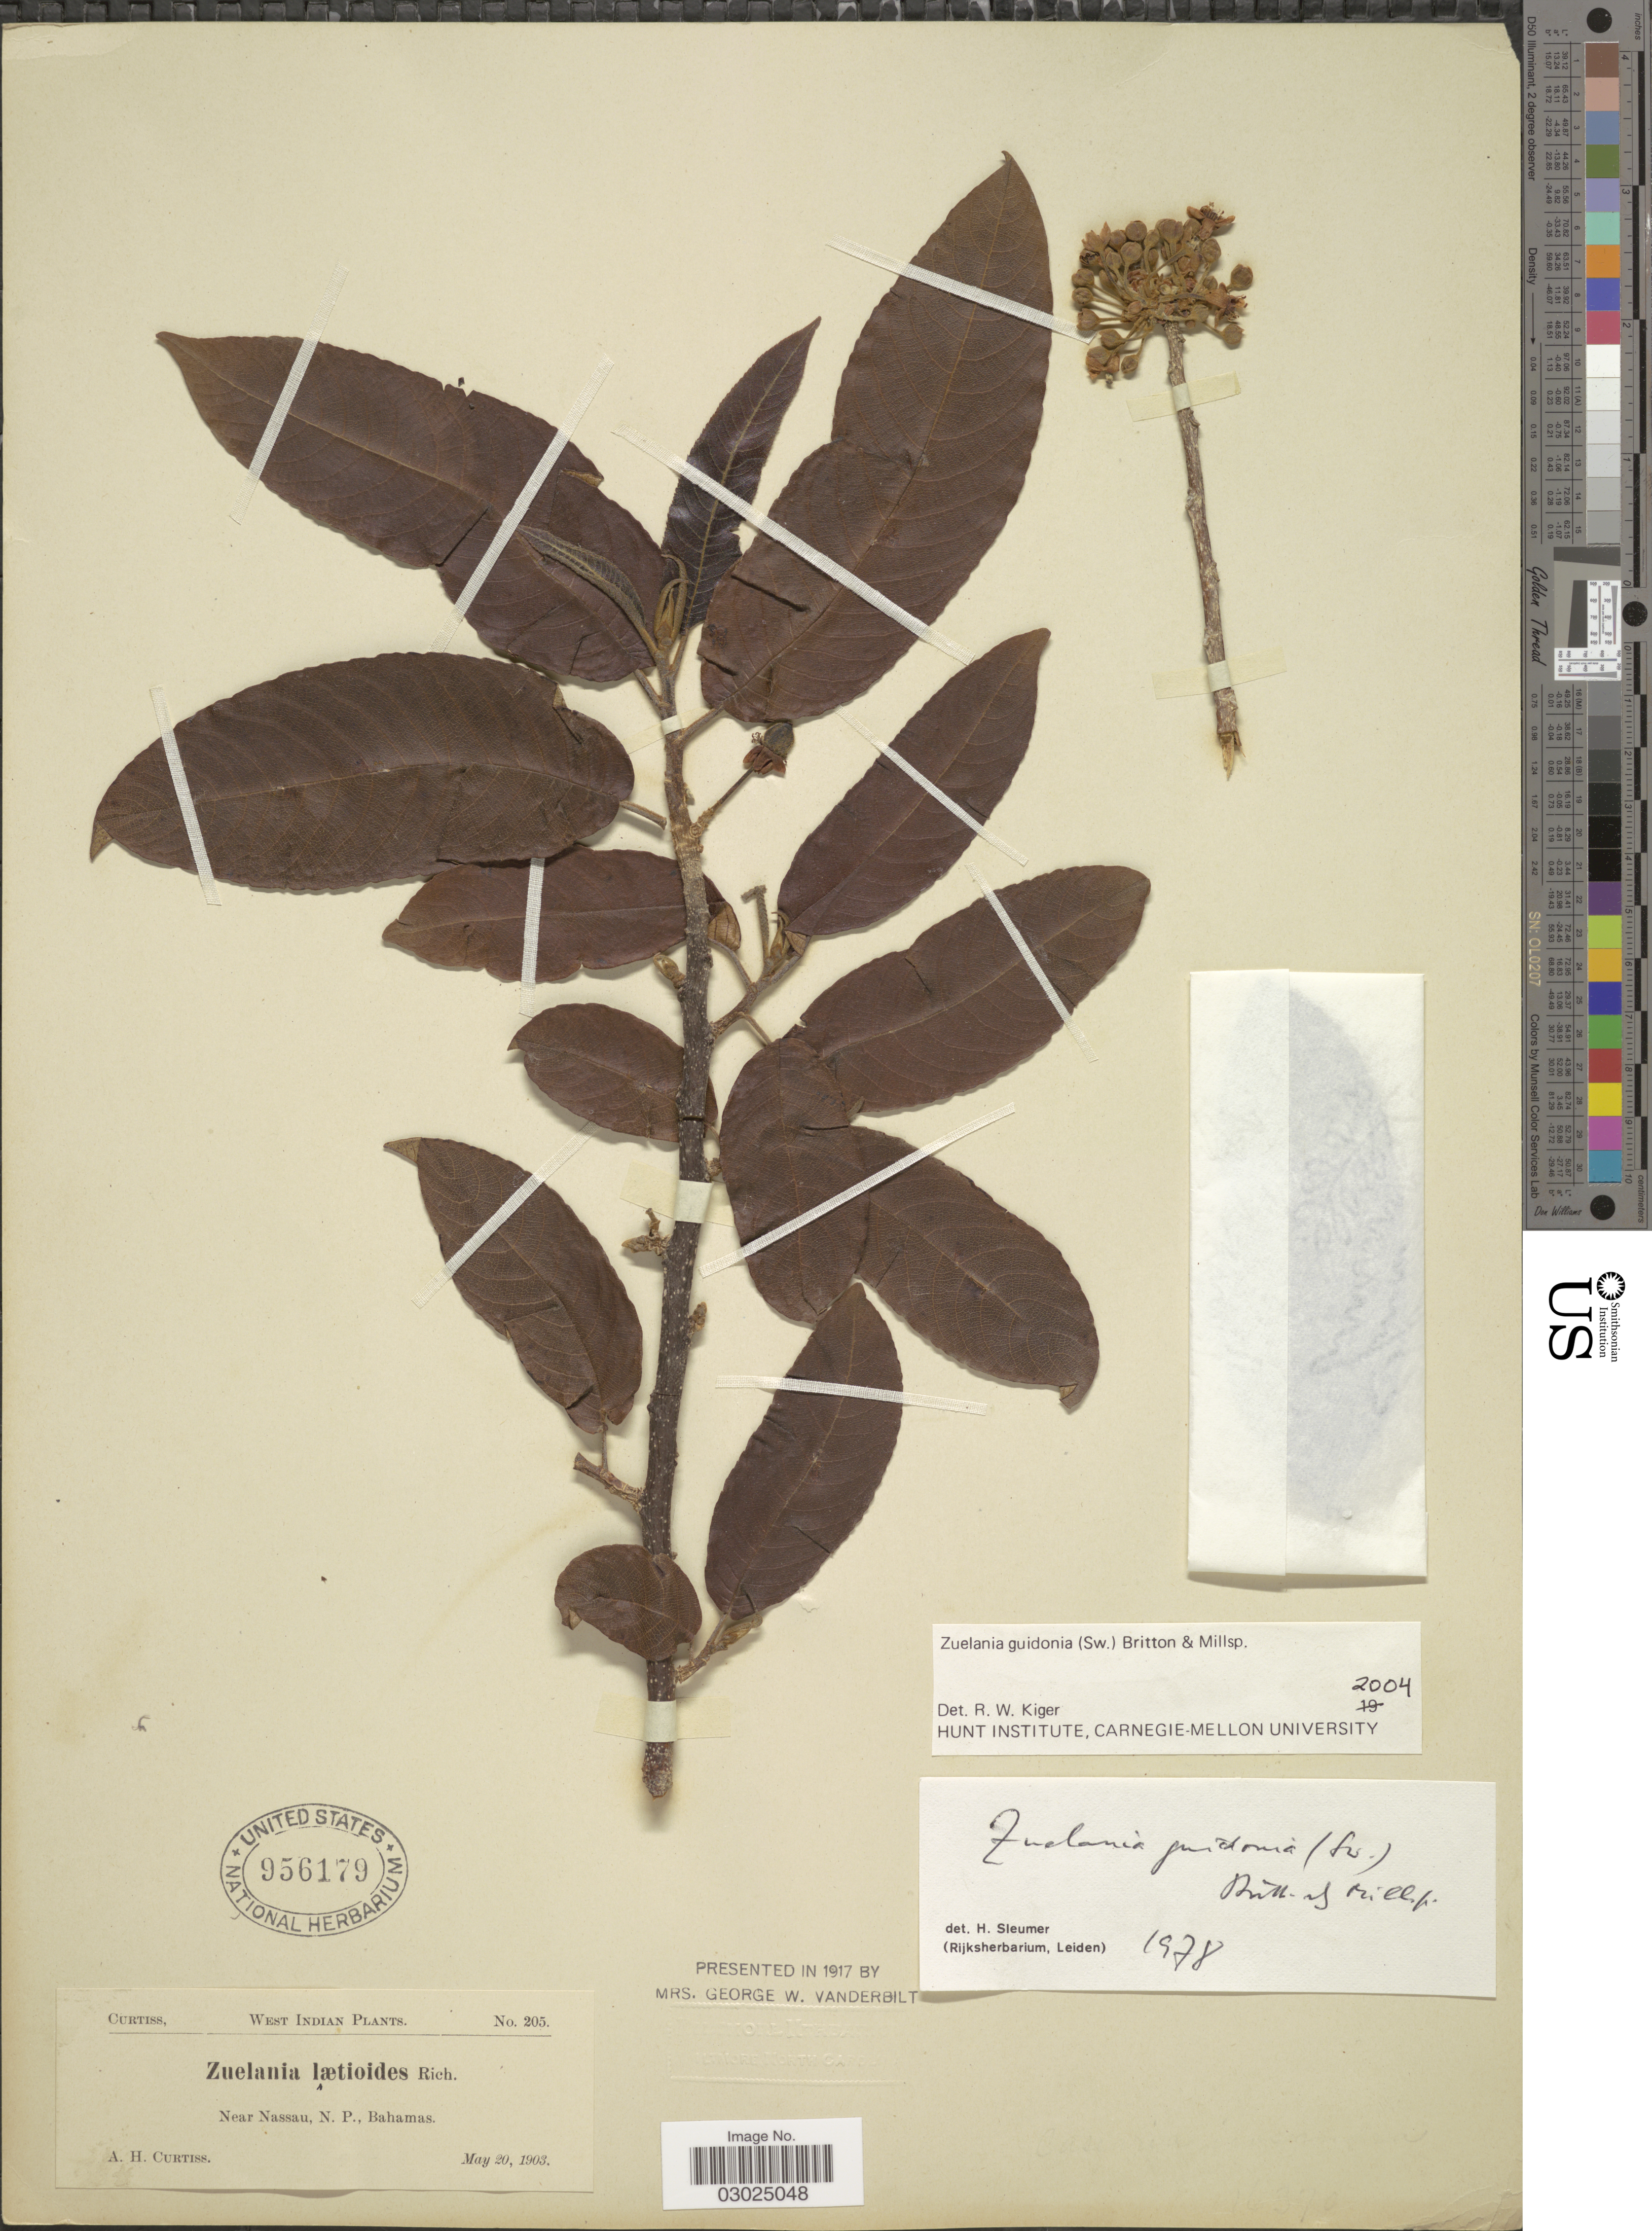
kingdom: Plantae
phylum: Tracheophyta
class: Magnoliopsida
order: Malpighiales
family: Salicaceae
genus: Casearia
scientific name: Casearia laetioides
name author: (A. Rich.) Warb.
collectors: A. H. Curtiss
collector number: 205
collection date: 1903-05-20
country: Bahamas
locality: West Indian. Near Nassau, N.P.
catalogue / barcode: US 956179